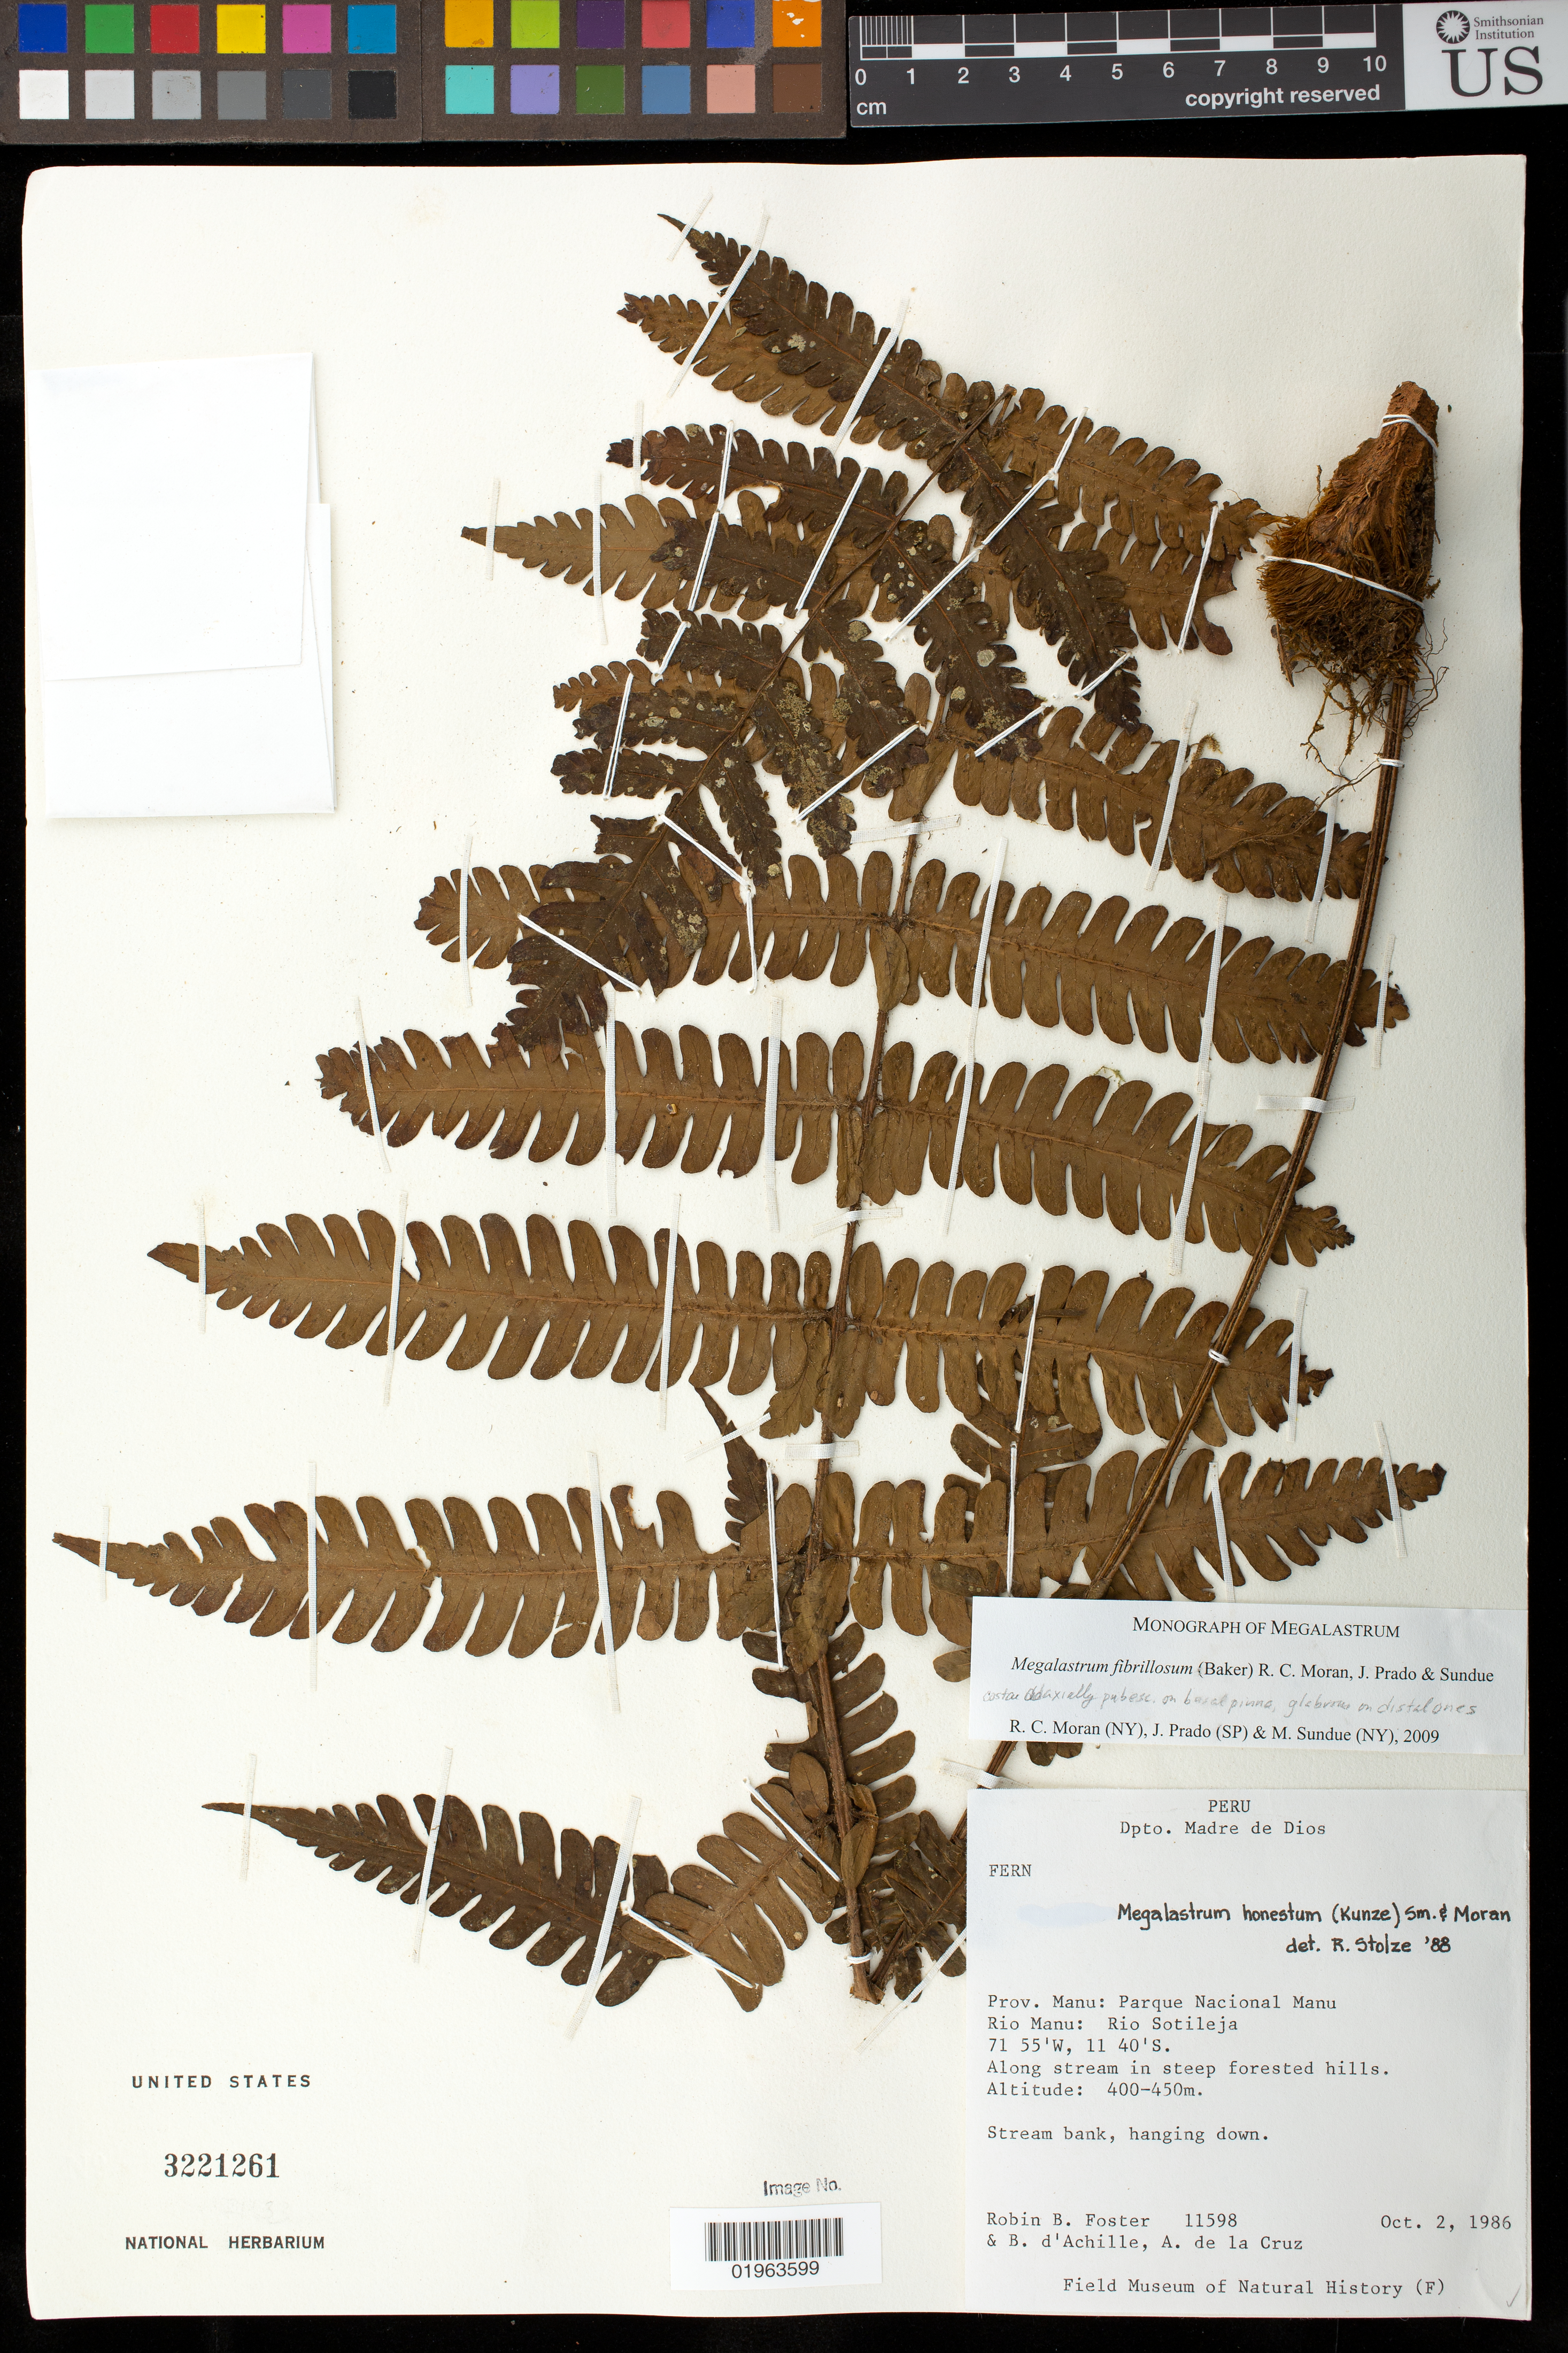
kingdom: Plantae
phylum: Tracheophyta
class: Polypodiopsida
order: Polypodiales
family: Dryopteridaceae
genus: Megalastrum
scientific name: Megalastrum fibrillosum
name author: (Baker) R.C. Moran et al.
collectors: R. B. Foster, B. d'Achille & A. de la Cruz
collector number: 11598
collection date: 1986-10-02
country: Peru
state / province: Madre de Dios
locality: Prov. Manu: Parque Nacional Manu. Rio Manu: Rio Sotileja. Along stream in steep forested hills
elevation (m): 400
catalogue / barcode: US 3221261